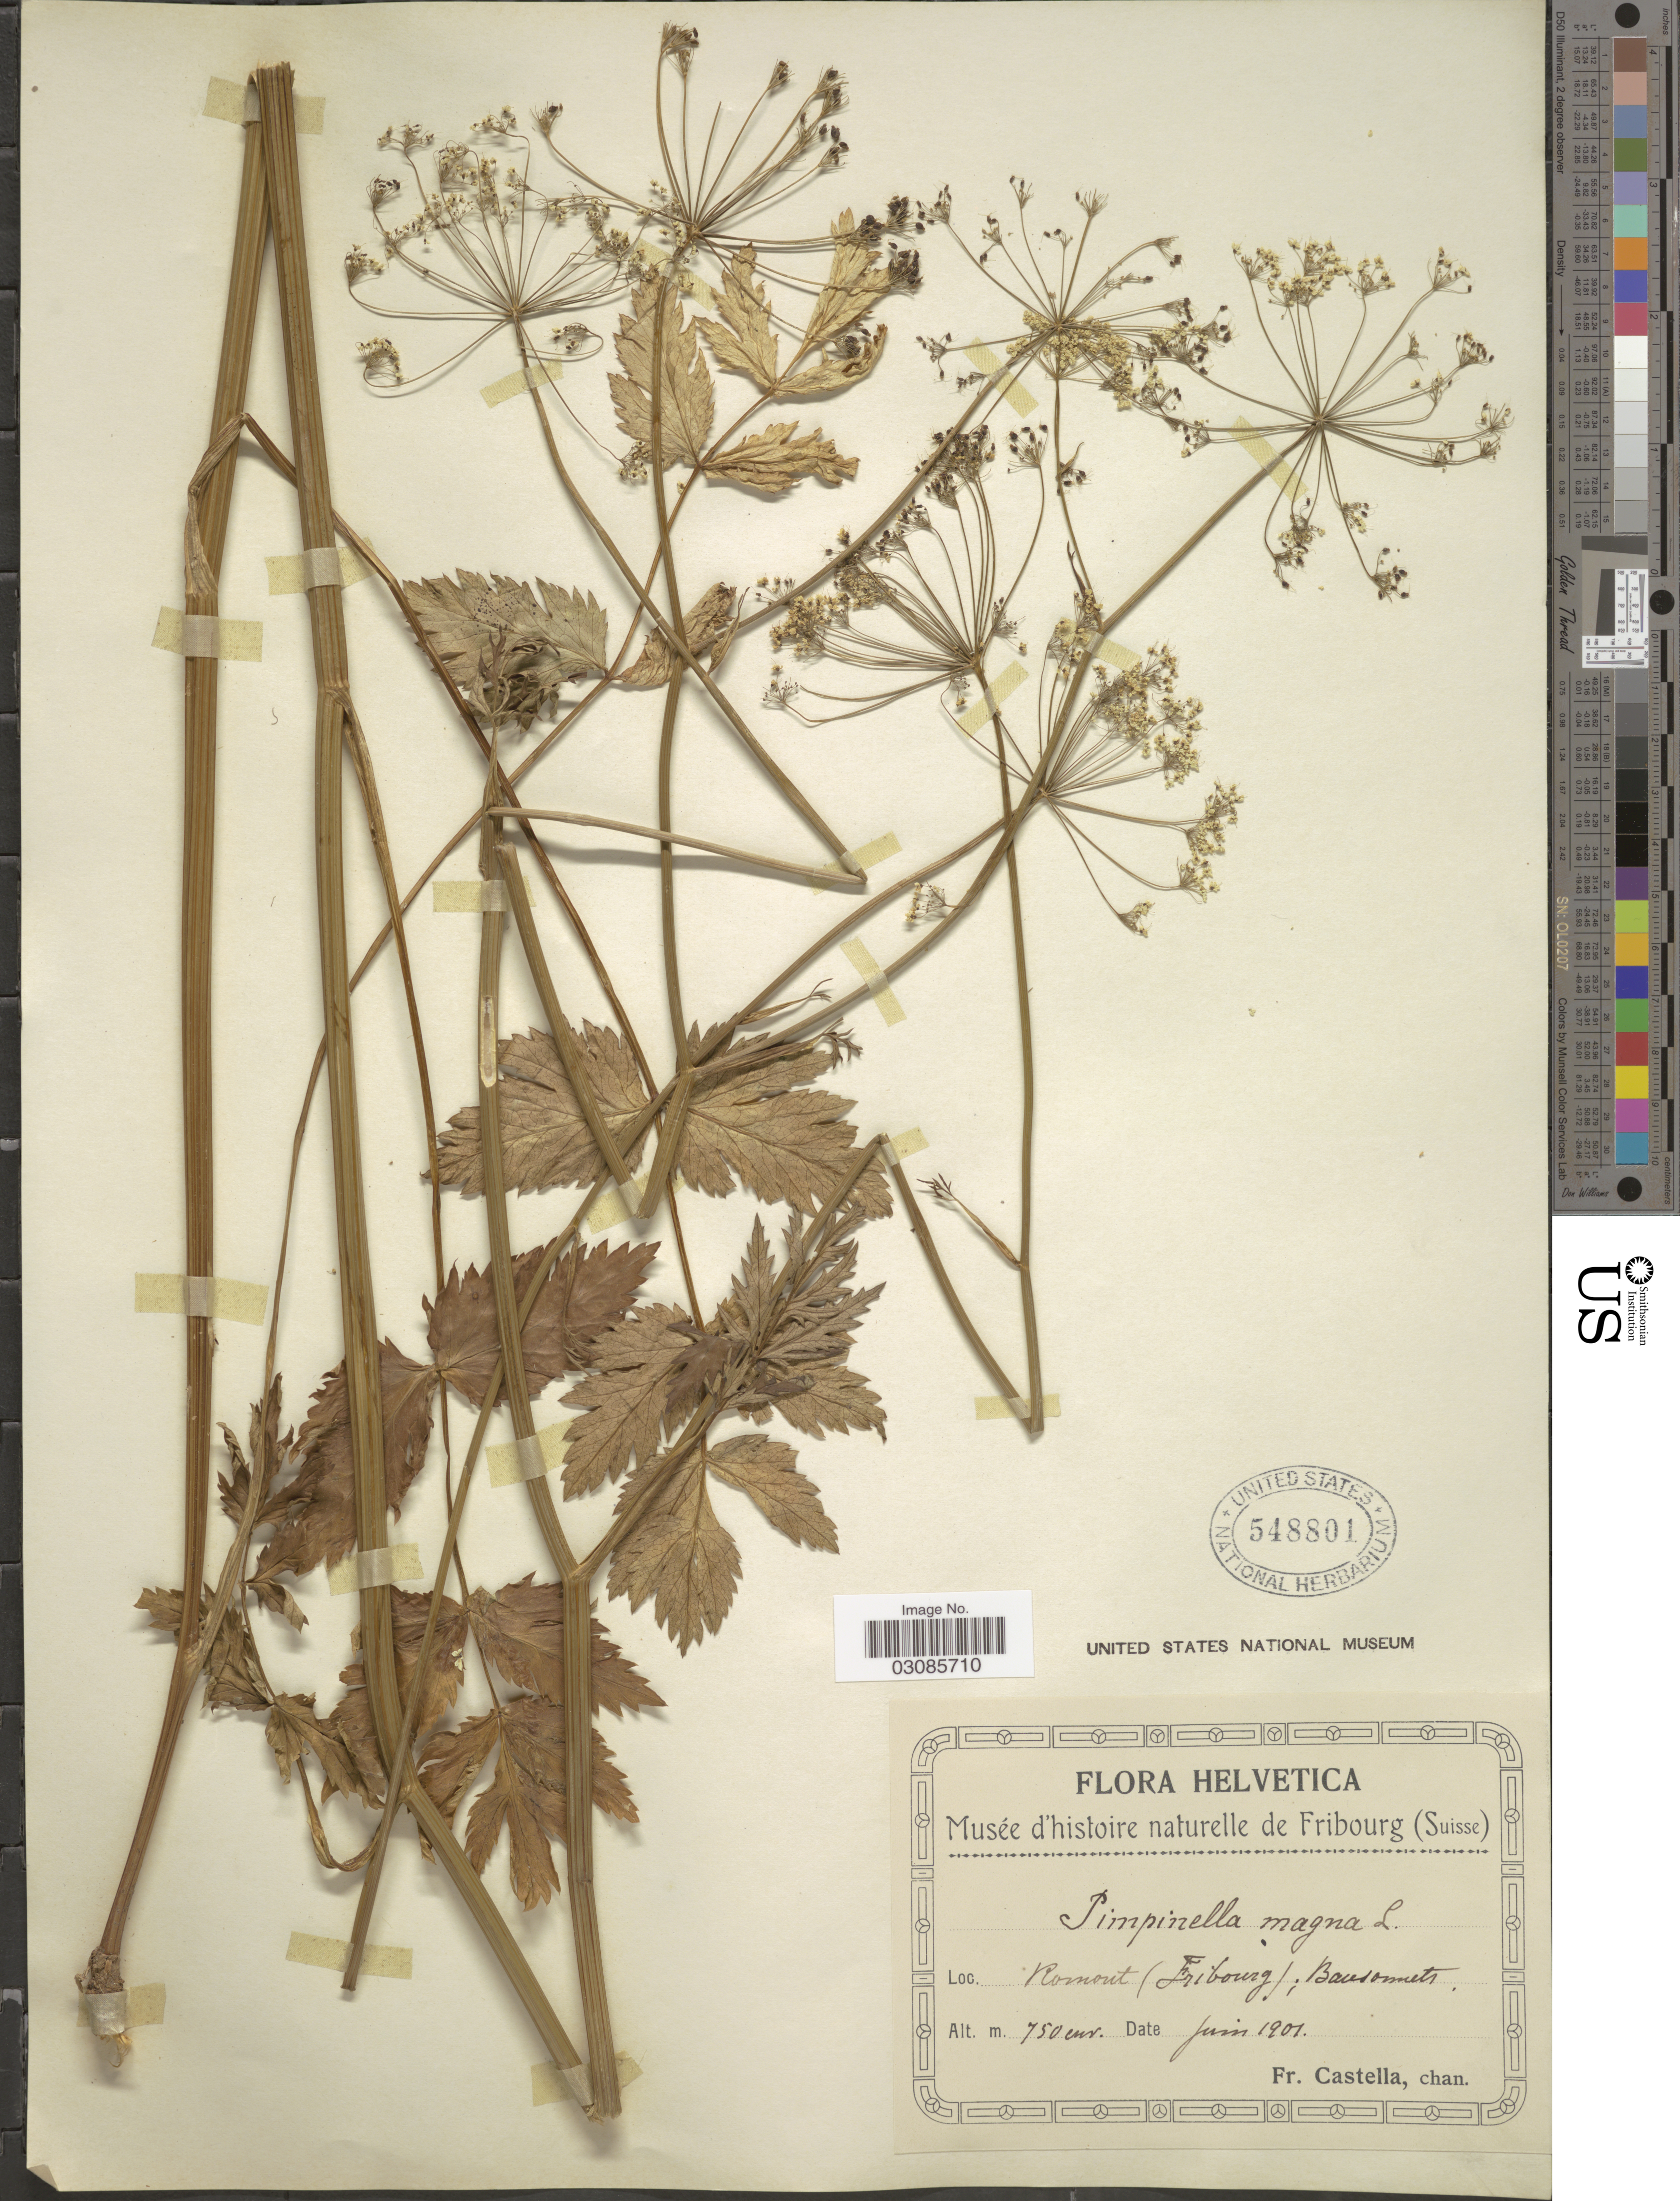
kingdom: Plantae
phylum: Tracheophyta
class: Magnoliopsida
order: Apiales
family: Apiaceae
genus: Pimpinella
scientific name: Pimpinella magna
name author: L.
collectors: Fr. Castella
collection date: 1901-06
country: Switzerland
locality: Helvetica. Romout (Fribourg); Bausonnets.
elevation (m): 750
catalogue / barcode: US 548801